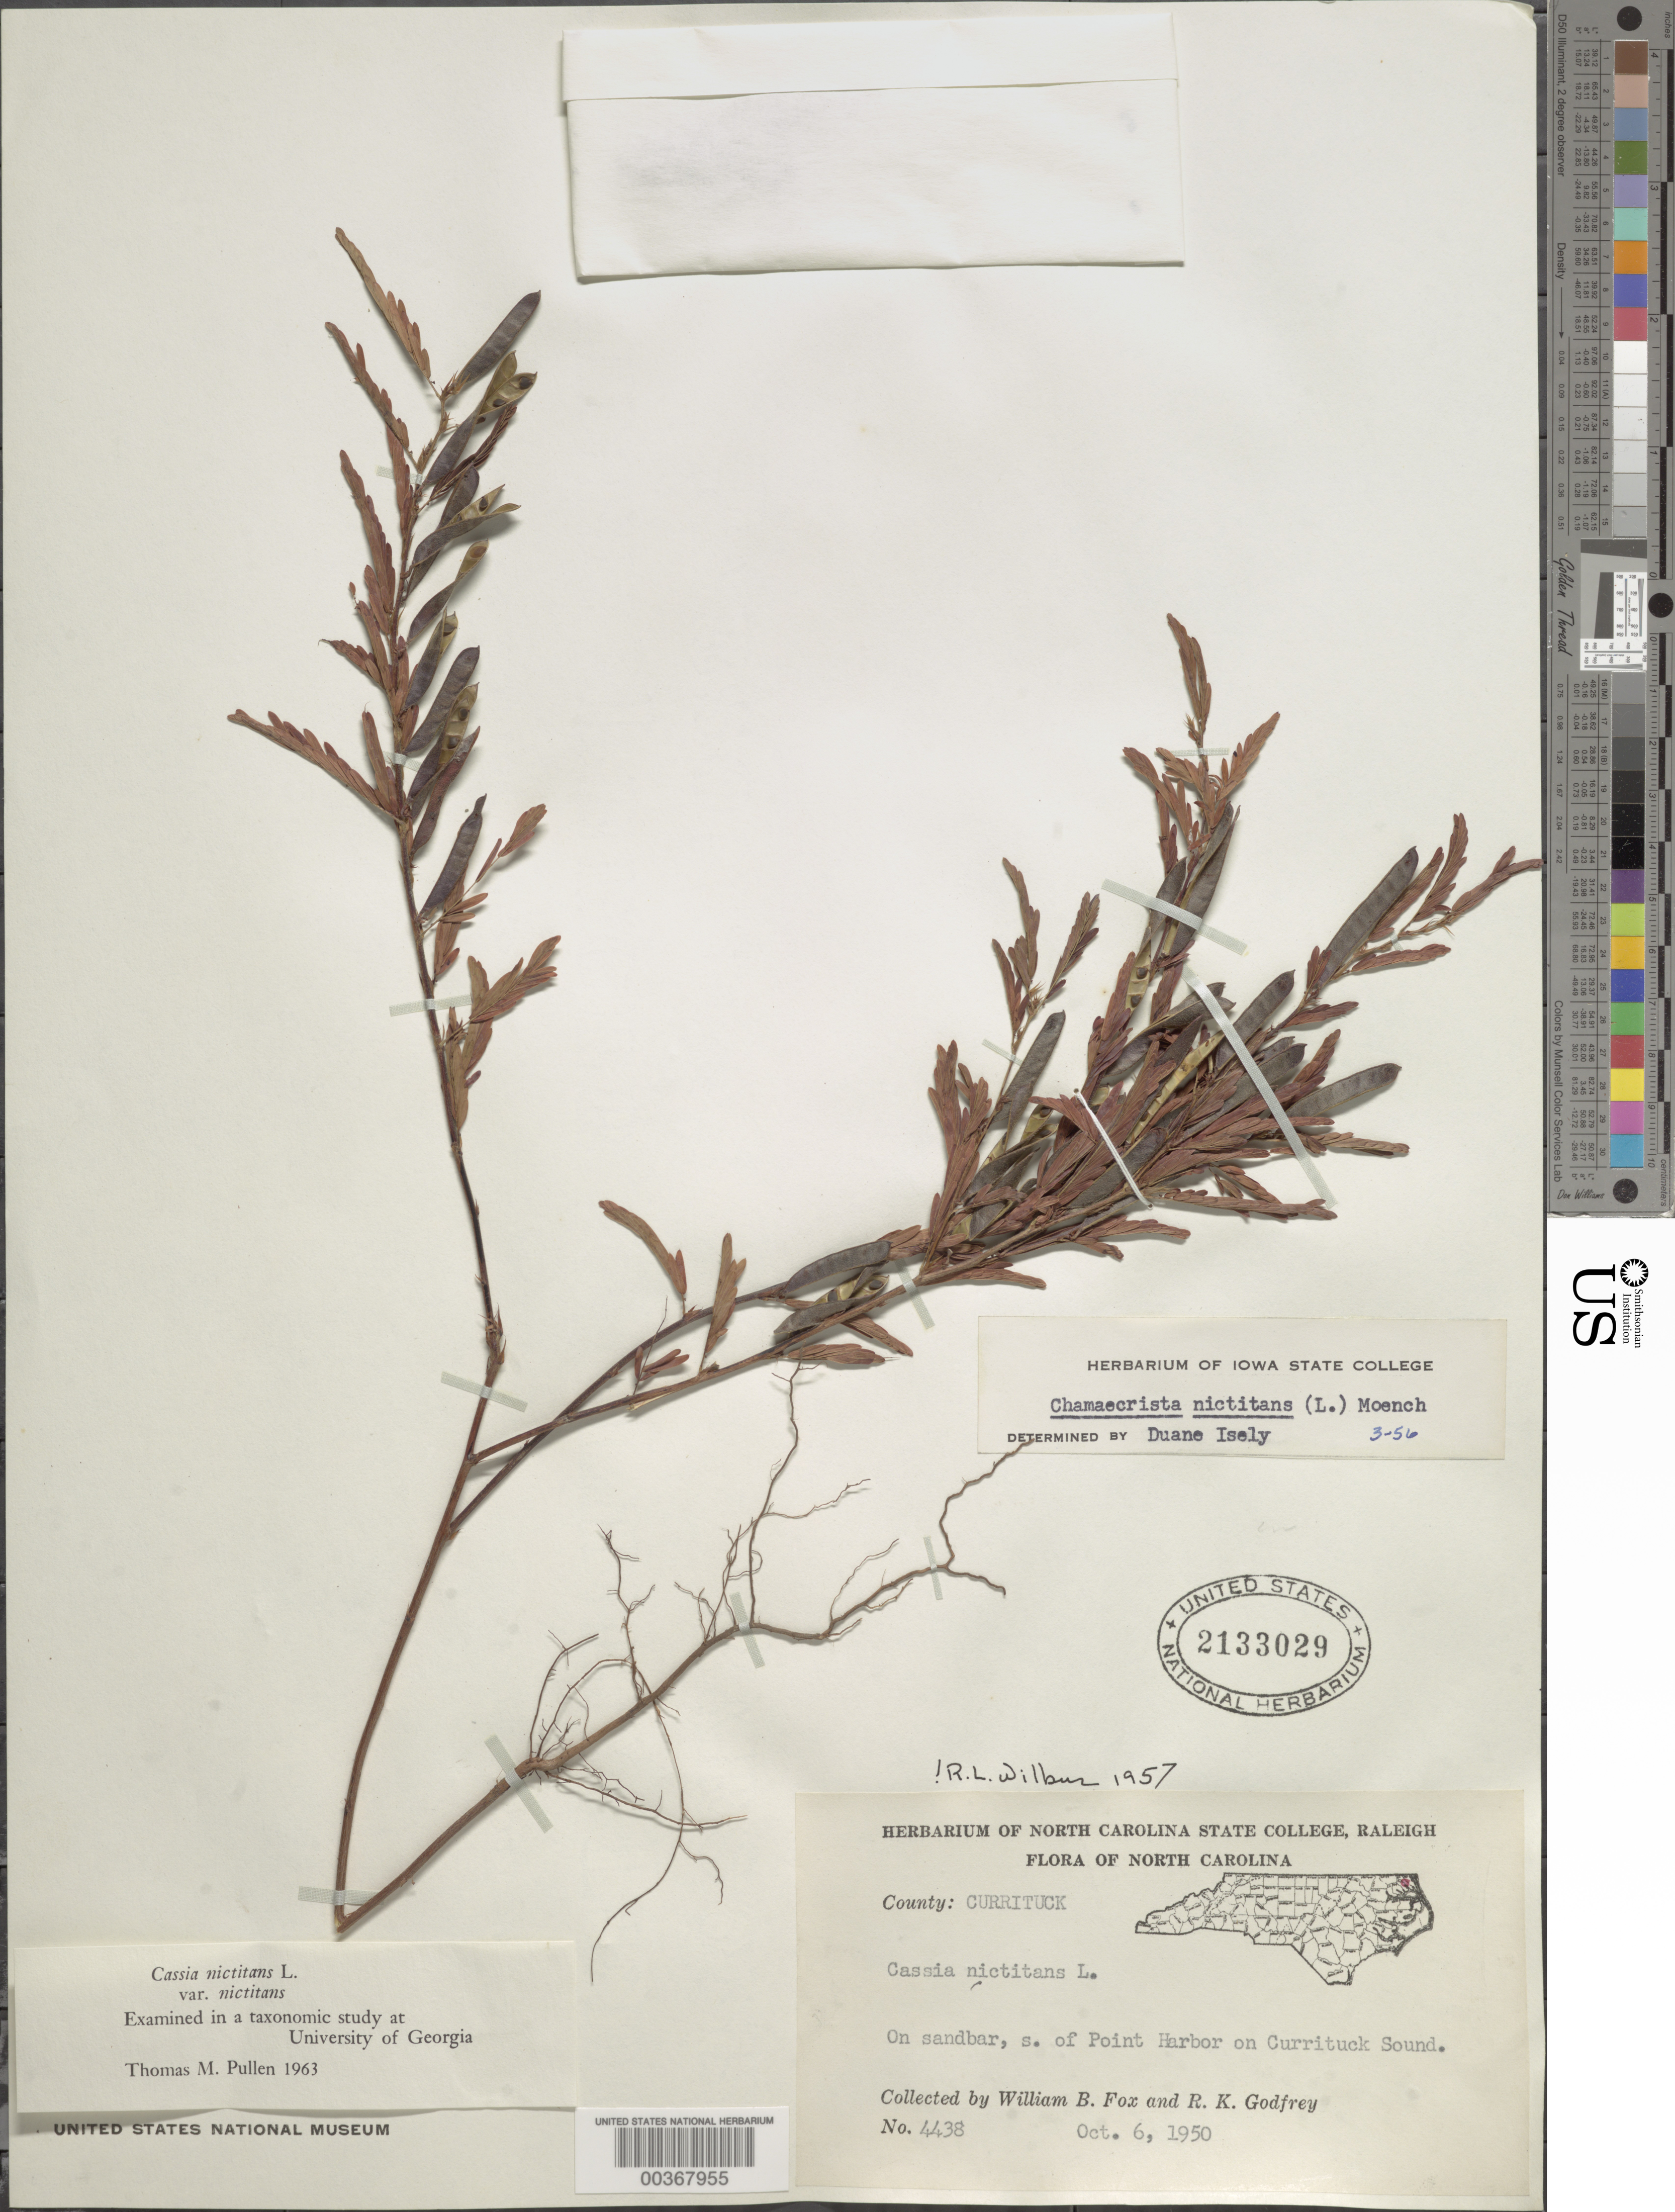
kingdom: Plantae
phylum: Tracheophyta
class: Magnoliopsida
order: Fabales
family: Fabaceae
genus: Chamaecrista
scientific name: Chamaecrista nictitans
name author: (L.) Moench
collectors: W. B. Fox & R. K. Godfrey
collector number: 4438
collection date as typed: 06 Oct 1950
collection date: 1950-10-06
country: United States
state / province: North Carolina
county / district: Currituck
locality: S of point harbor on currituck sound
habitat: On sandbar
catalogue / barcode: US 2133029